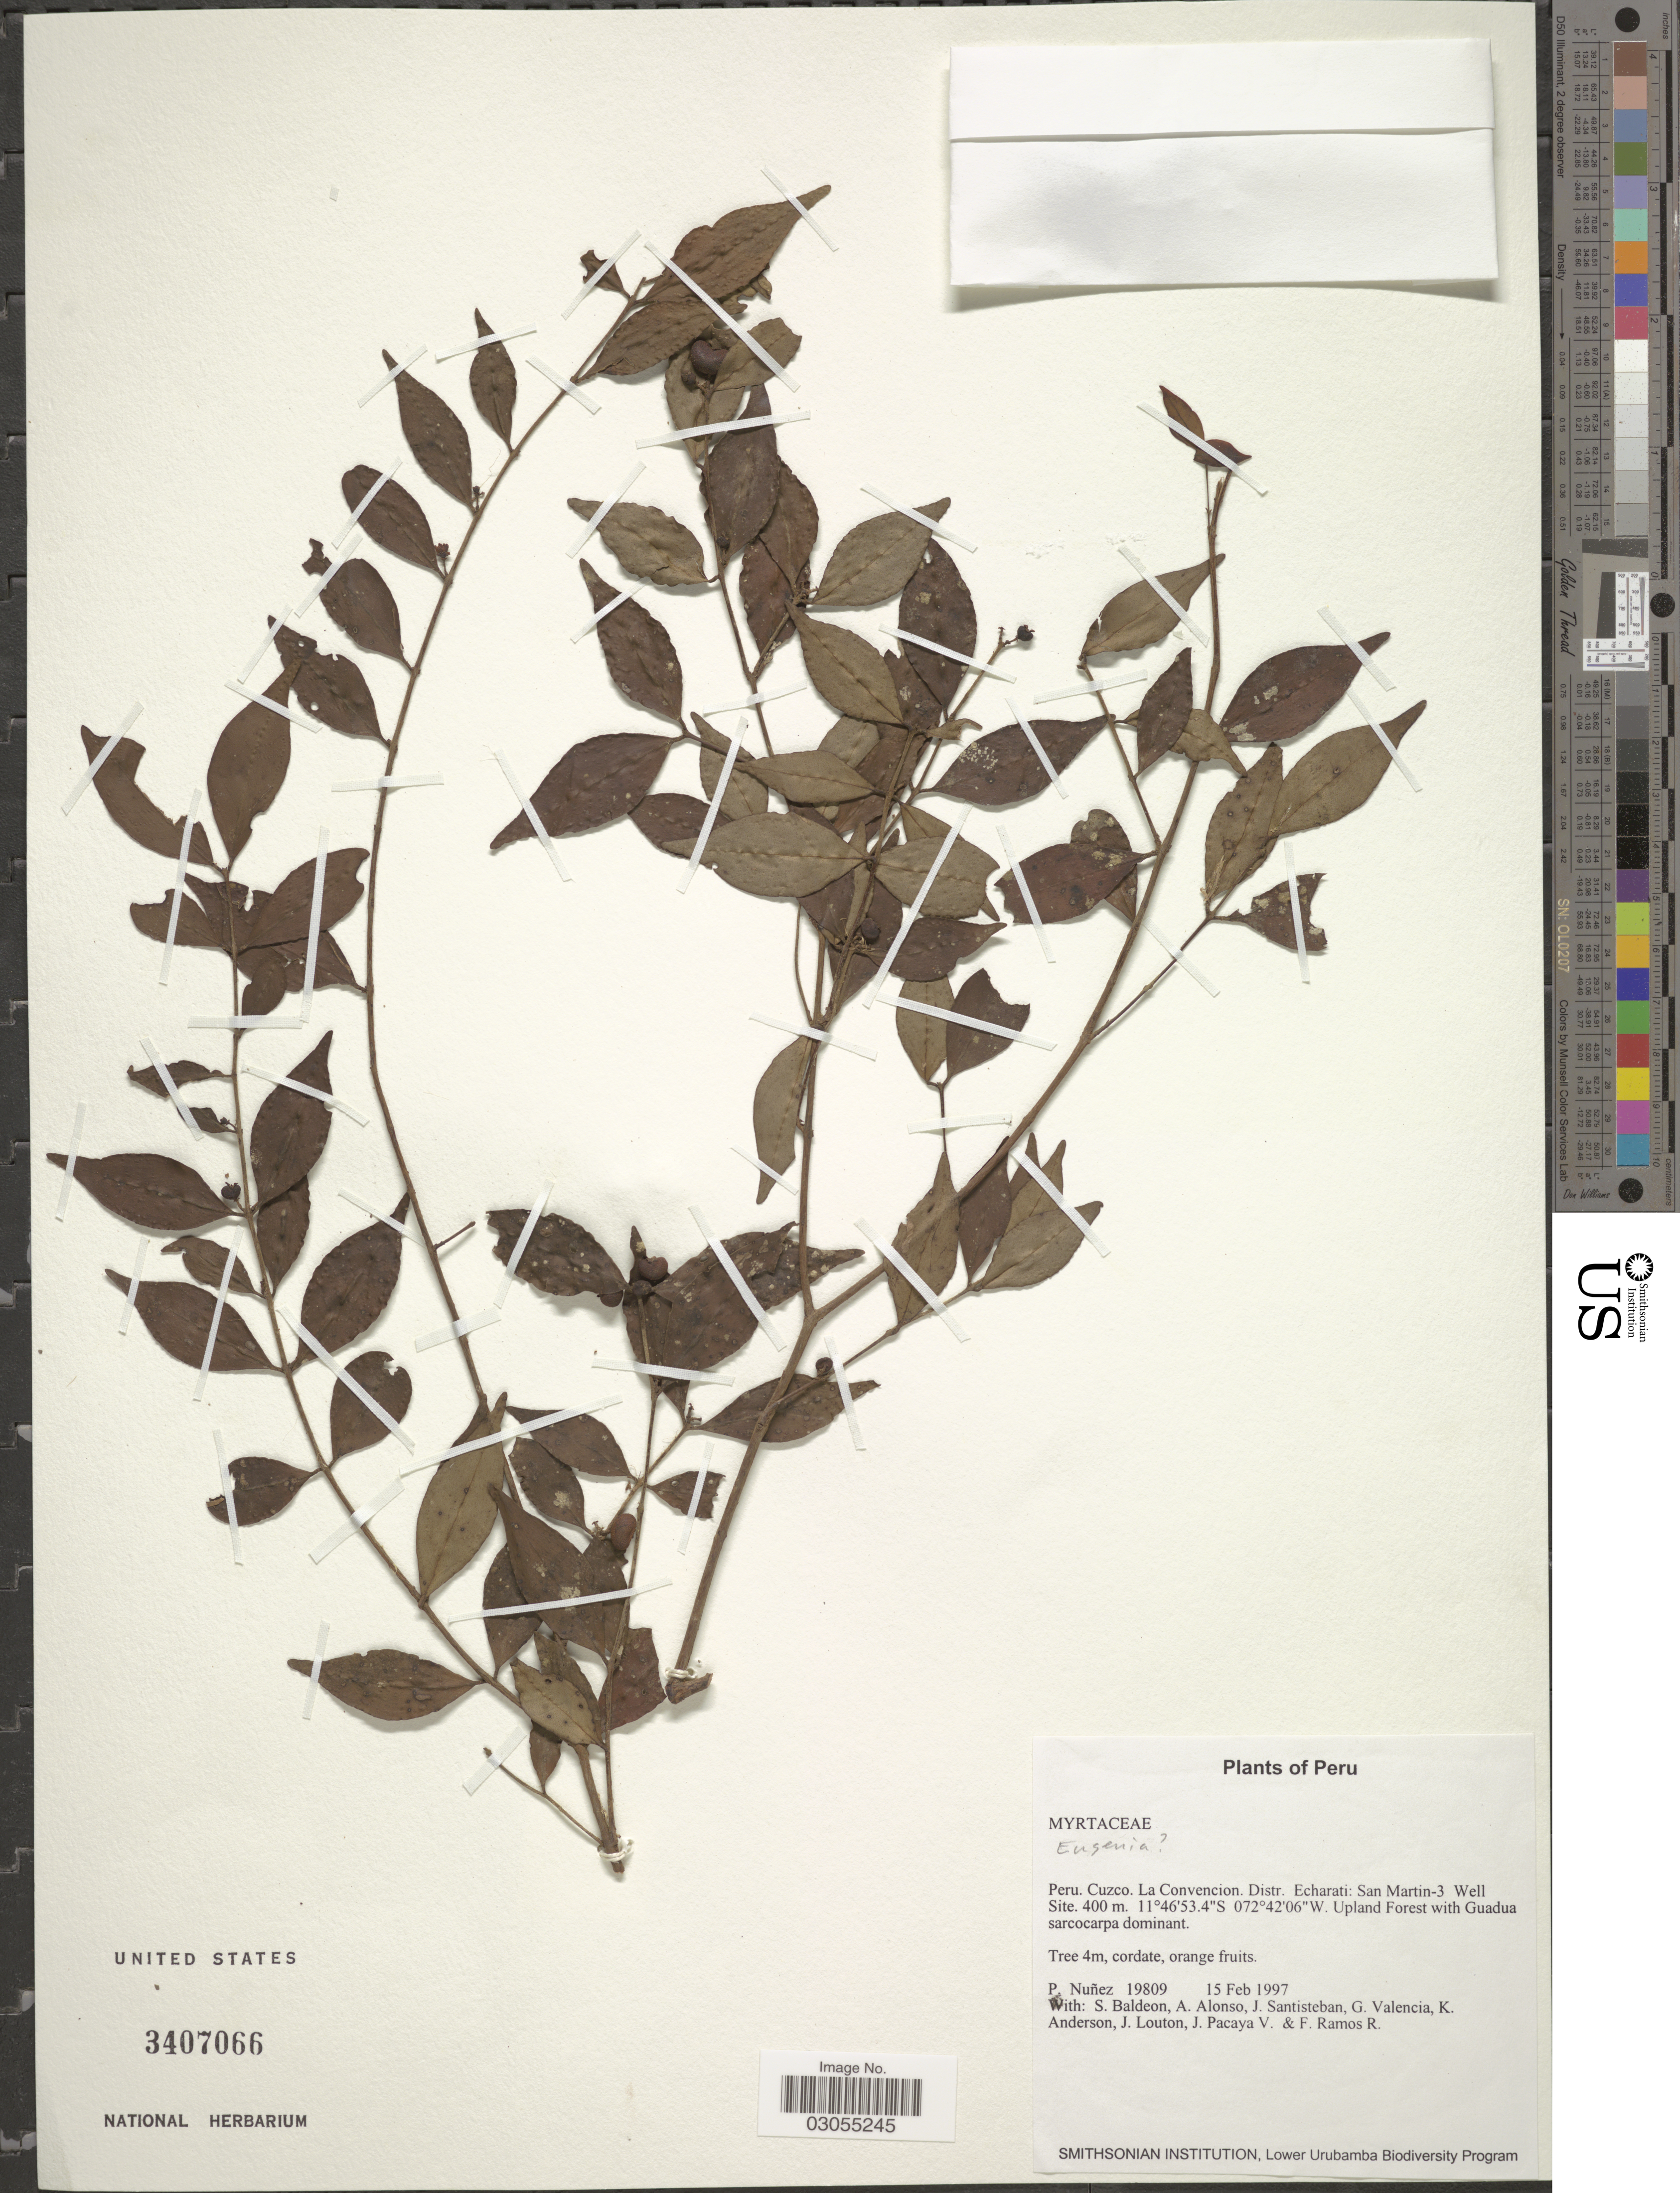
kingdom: Plantae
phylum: Tracheophyta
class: Magnoliopsida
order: Myrtales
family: Myrtaceae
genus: Eugenia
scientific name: Eugenia sp.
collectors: P. Nuñez V., S. Baldeon, A. Alonso, J. Santisteban & et al.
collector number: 19809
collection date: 1997-02-15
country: Peru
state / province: Cusco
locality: La Convencion. Distri. Echarati: San Martin-3 Well Site. Upland Forest with Guadua sarcocarpa dominant.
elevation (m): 400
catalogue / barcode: US 3407066